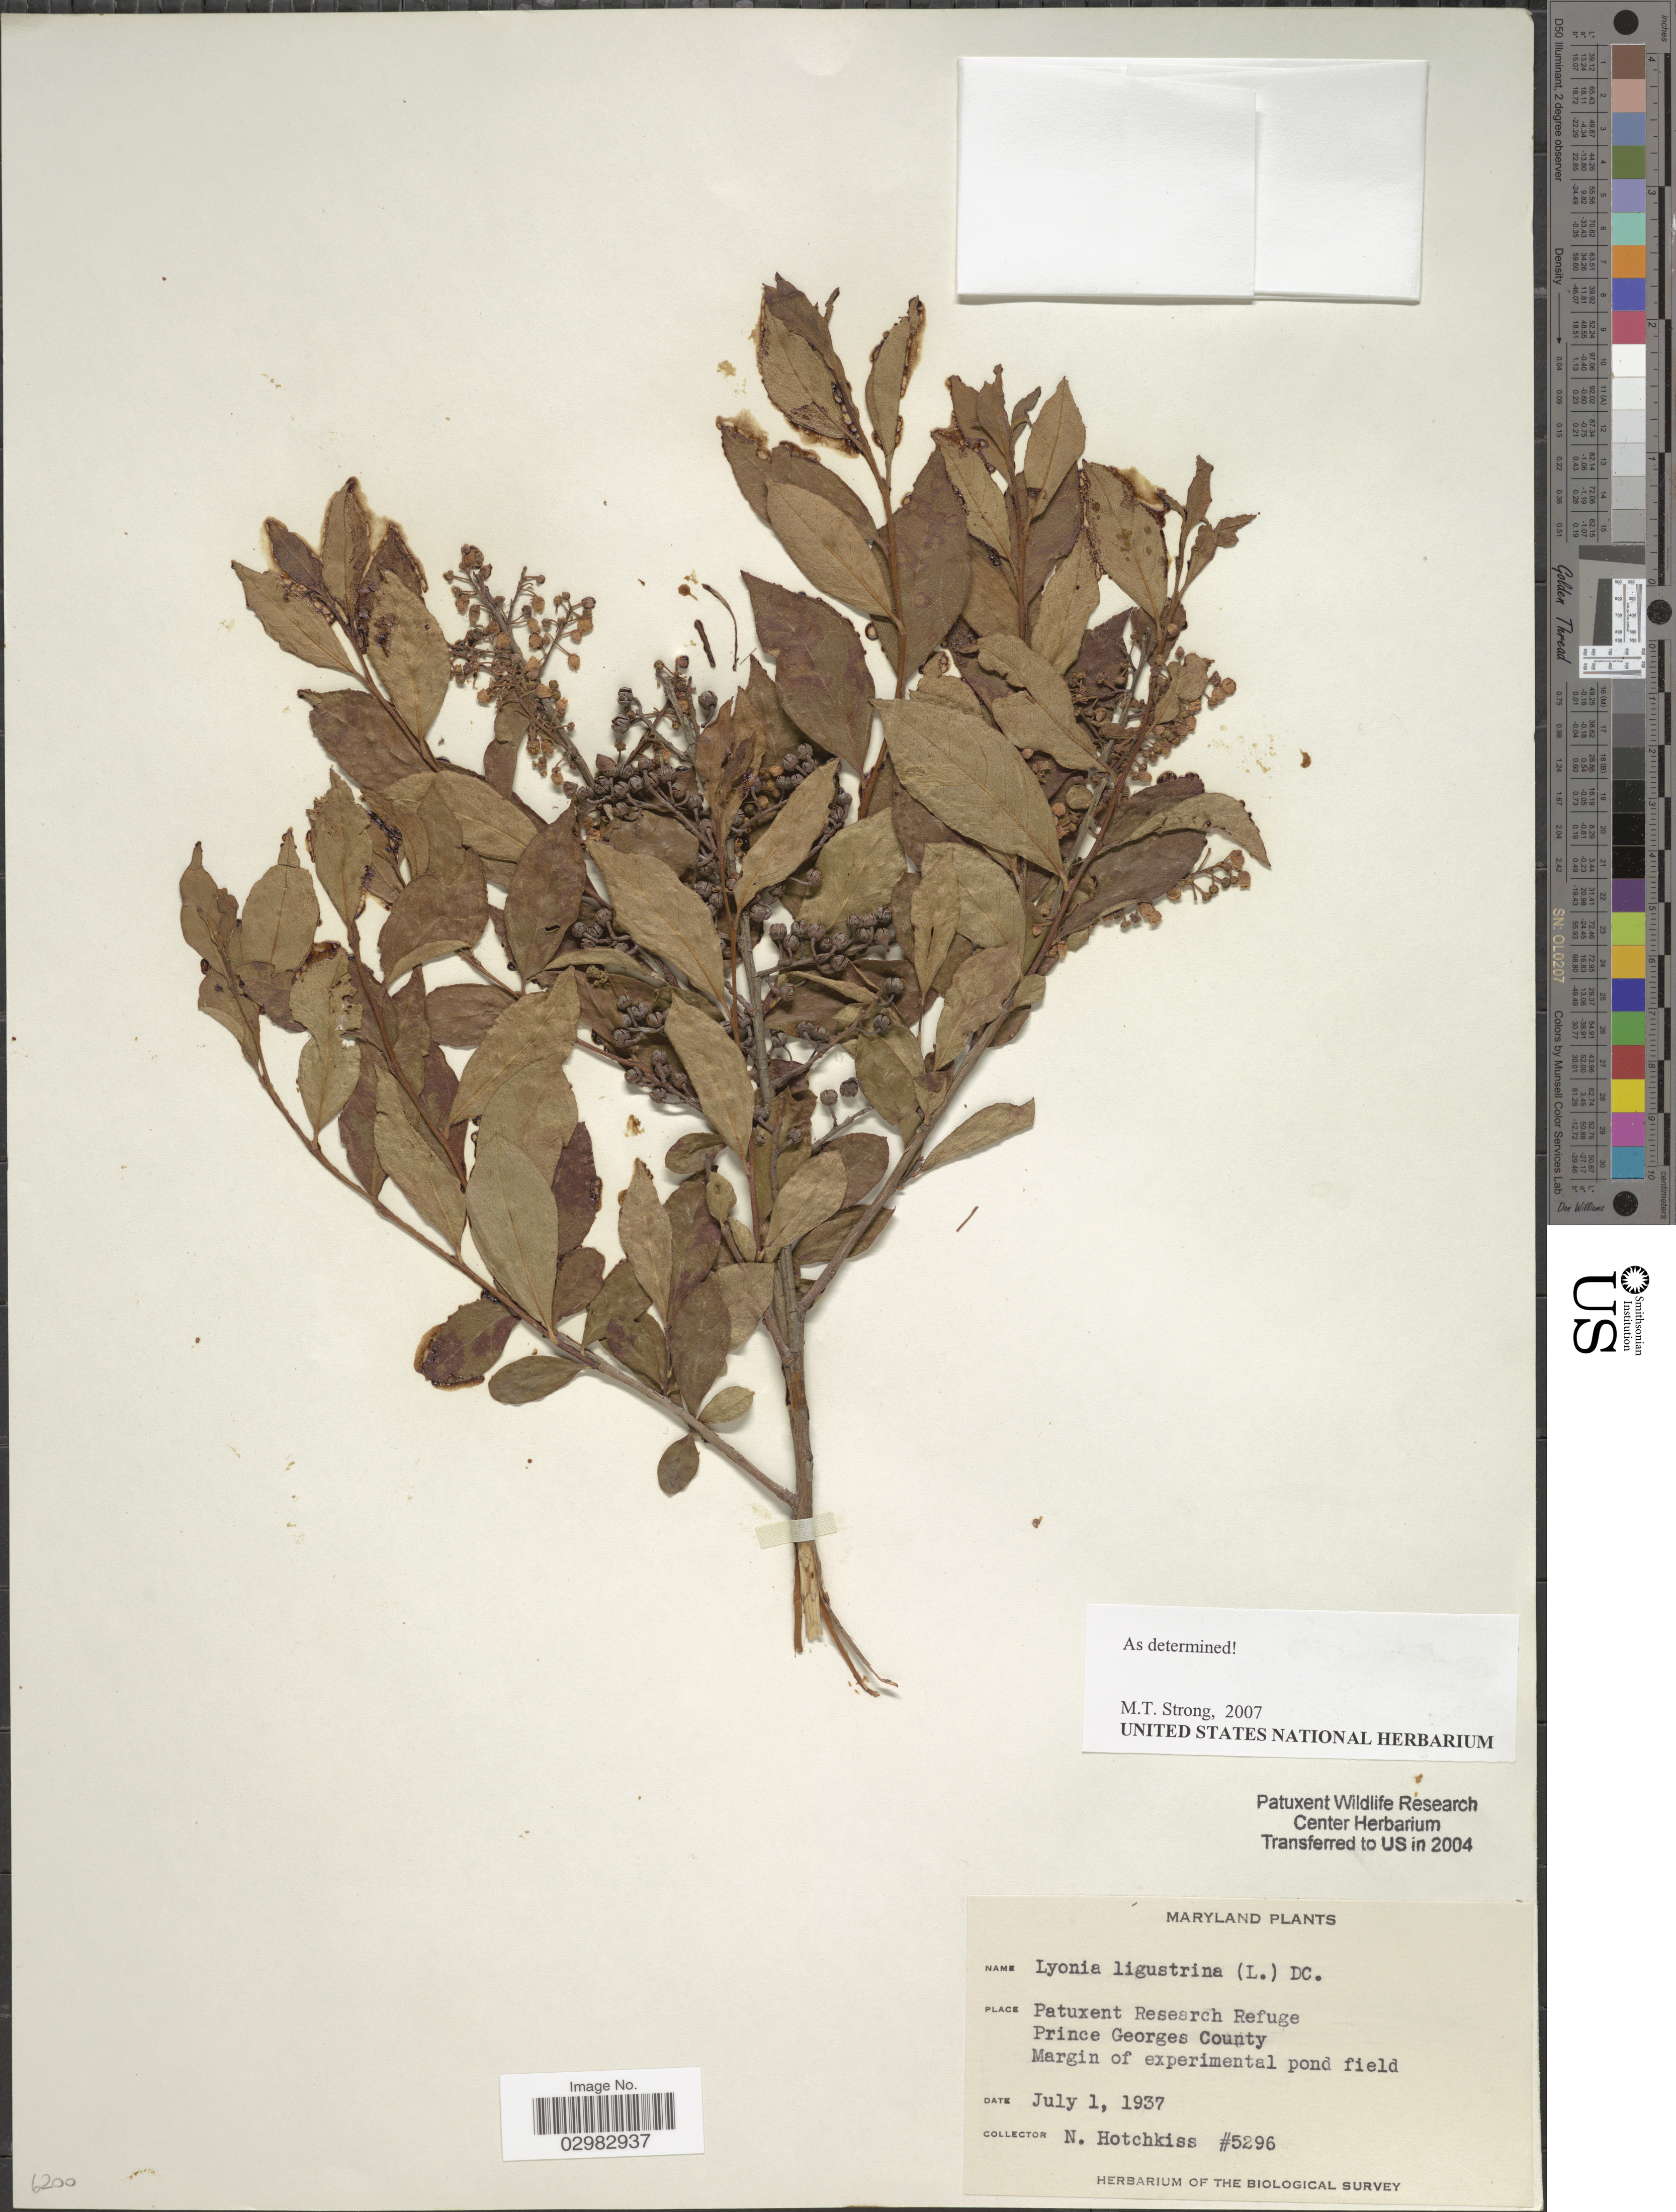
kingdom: Plantae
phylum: Tracheophyta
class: Magnoliopsida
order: Ericales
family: Ericaceae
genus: Lyonia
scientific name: Lyonia ligustrina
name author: (L.) DC.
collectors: N. Hotchkiss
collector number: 5296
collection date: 1937-07-01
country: United States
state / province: Maryland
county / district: Prince George's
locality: Patuxent Research Refuge, Prince Georges County, Margin of experimental pond field.